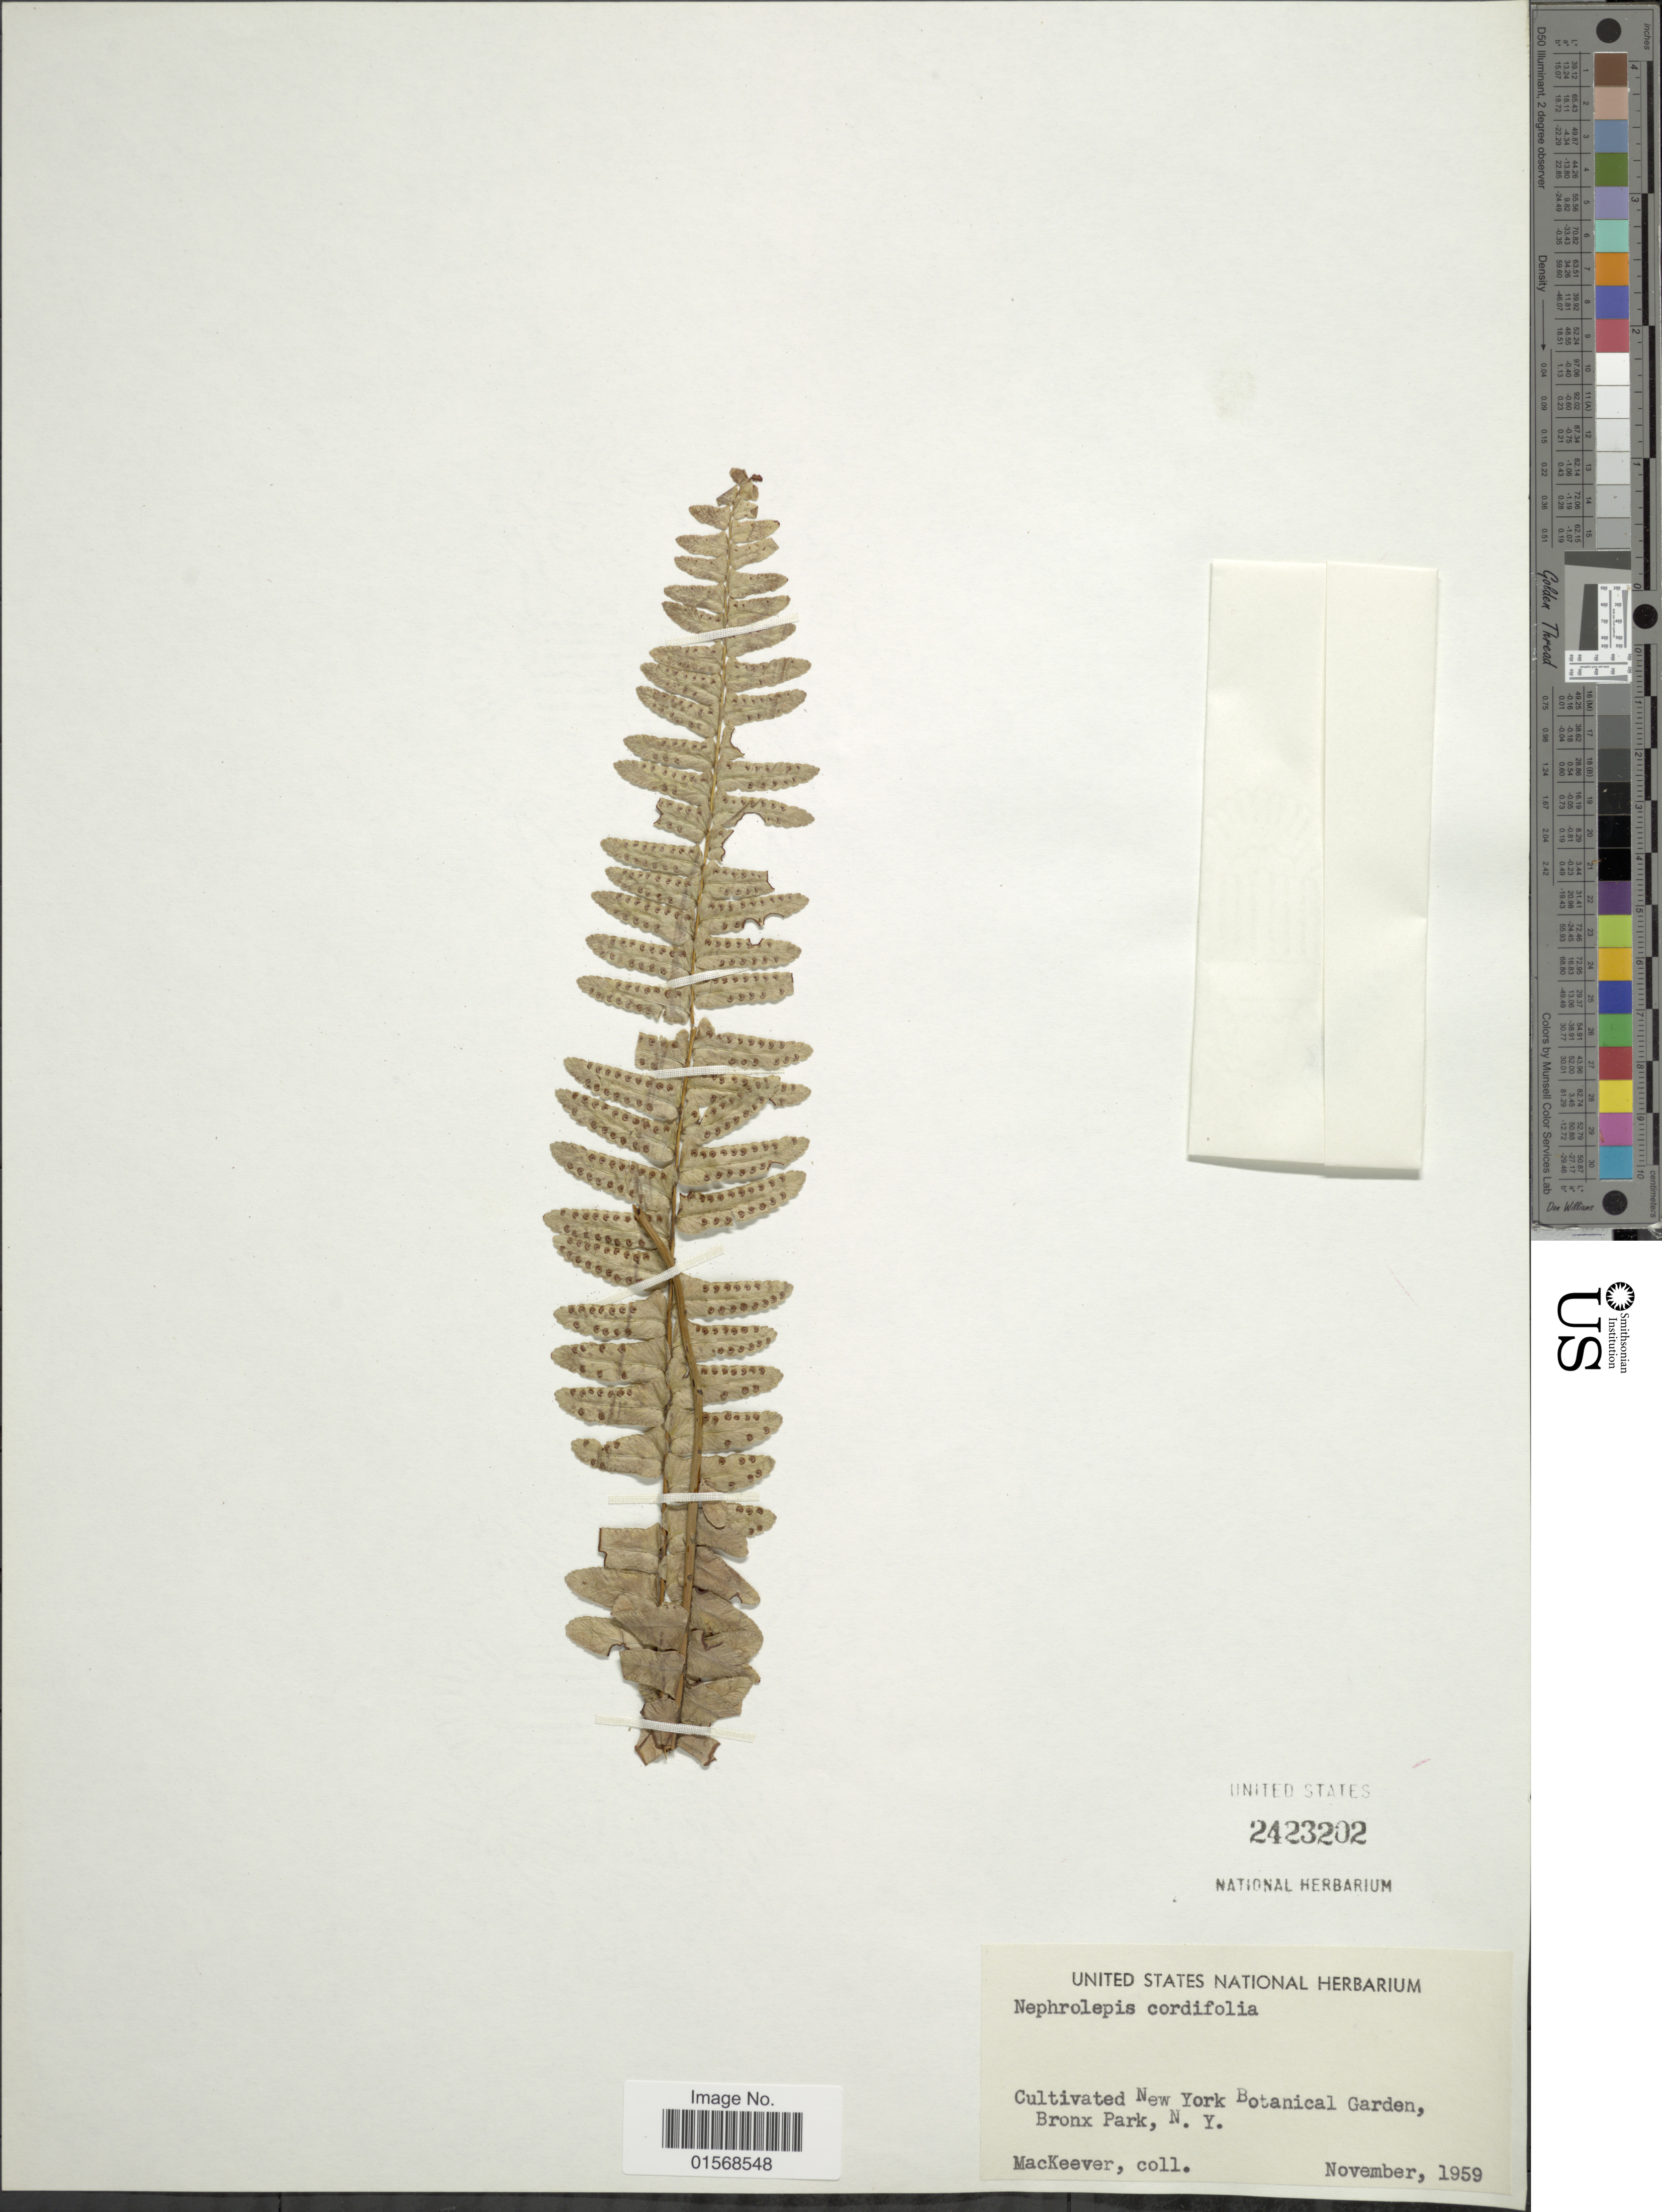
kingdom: Plantae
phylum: Tracheophyta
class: Polypodiopsida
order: Polypodiales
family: Nephrolepidaceae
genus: Nephrolepis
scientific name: Nephrolepis cordifolia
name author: (L.) C. Presl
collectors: Mackeever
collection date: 1959-11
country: United States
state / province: New York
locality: New York Botanical Garden, Bronx Park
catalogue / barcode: US 2423202